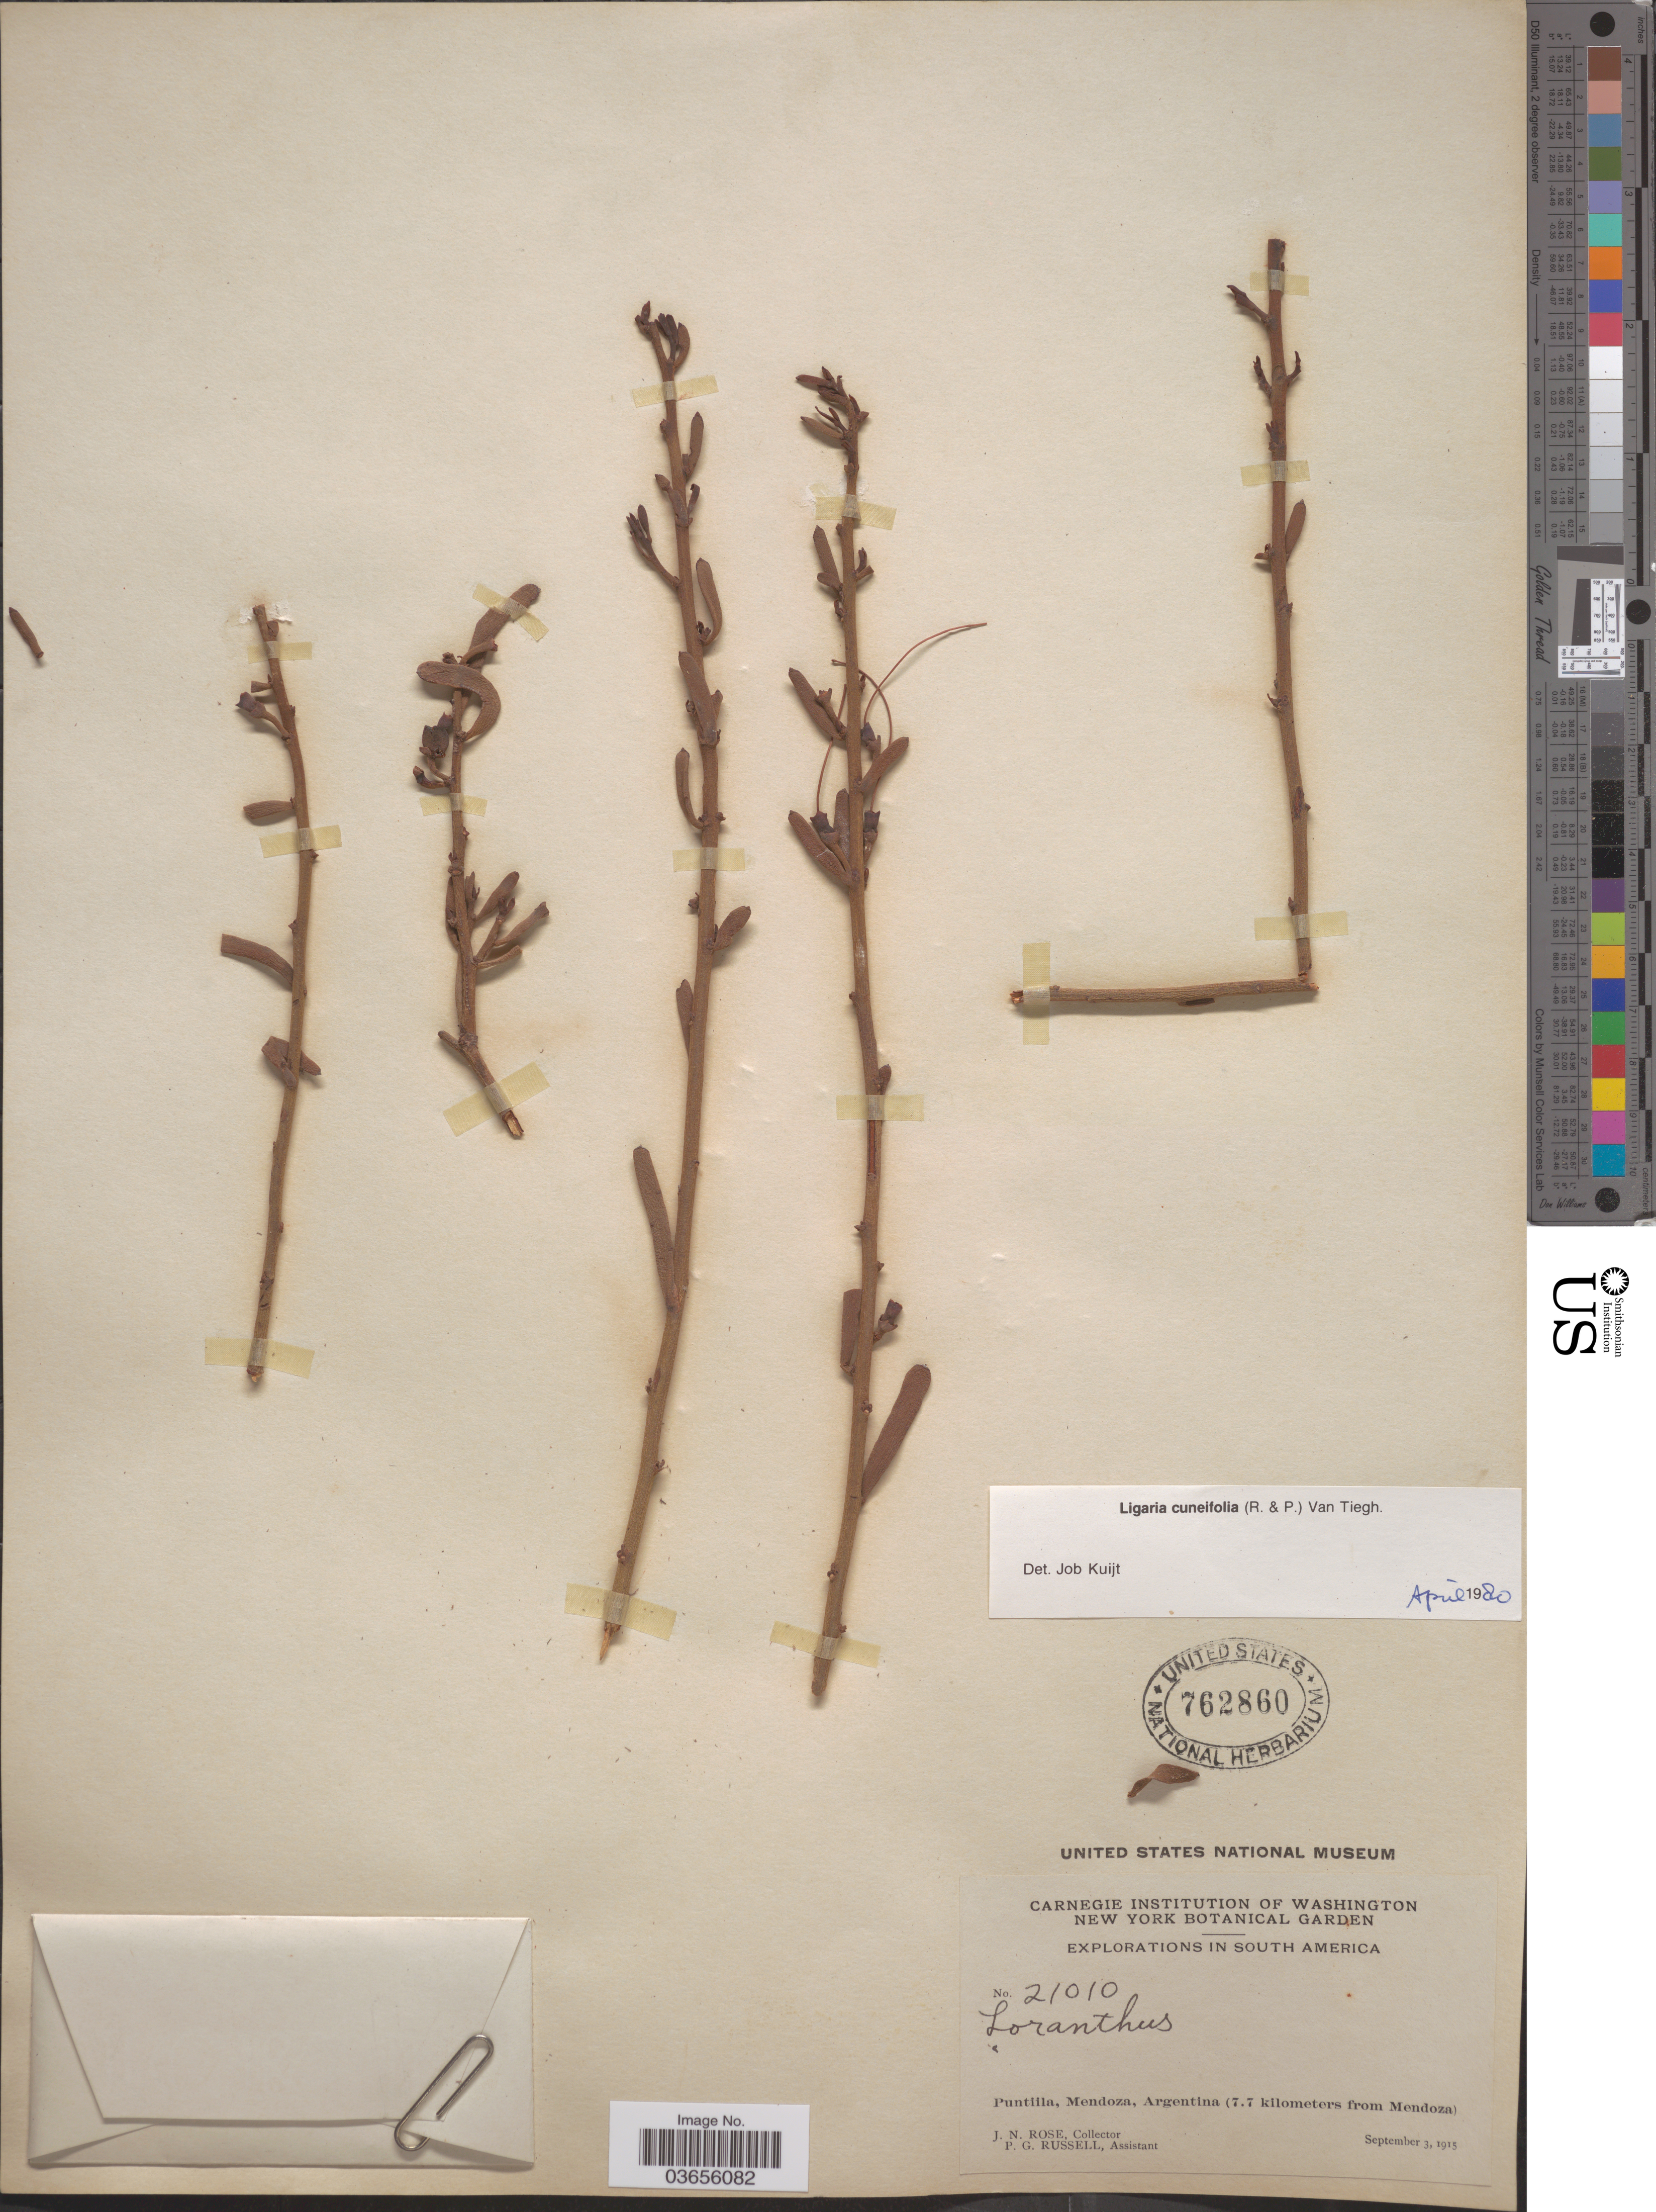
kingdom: Plantae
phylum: Tracheophyta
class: Magnoliopsida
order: Santalales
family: Loranthaceae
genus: Ligaria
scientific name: Ligaria cuneifolia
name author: (Ruiz & Pav.) Tiegh.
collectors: J. N. Rose & P. G. Russell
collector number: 21010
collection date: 1915-09-03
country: Argentina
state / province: Mendoza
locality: Puntiila, (7.7 kilometers from Mendoza).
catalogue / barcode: US 762860